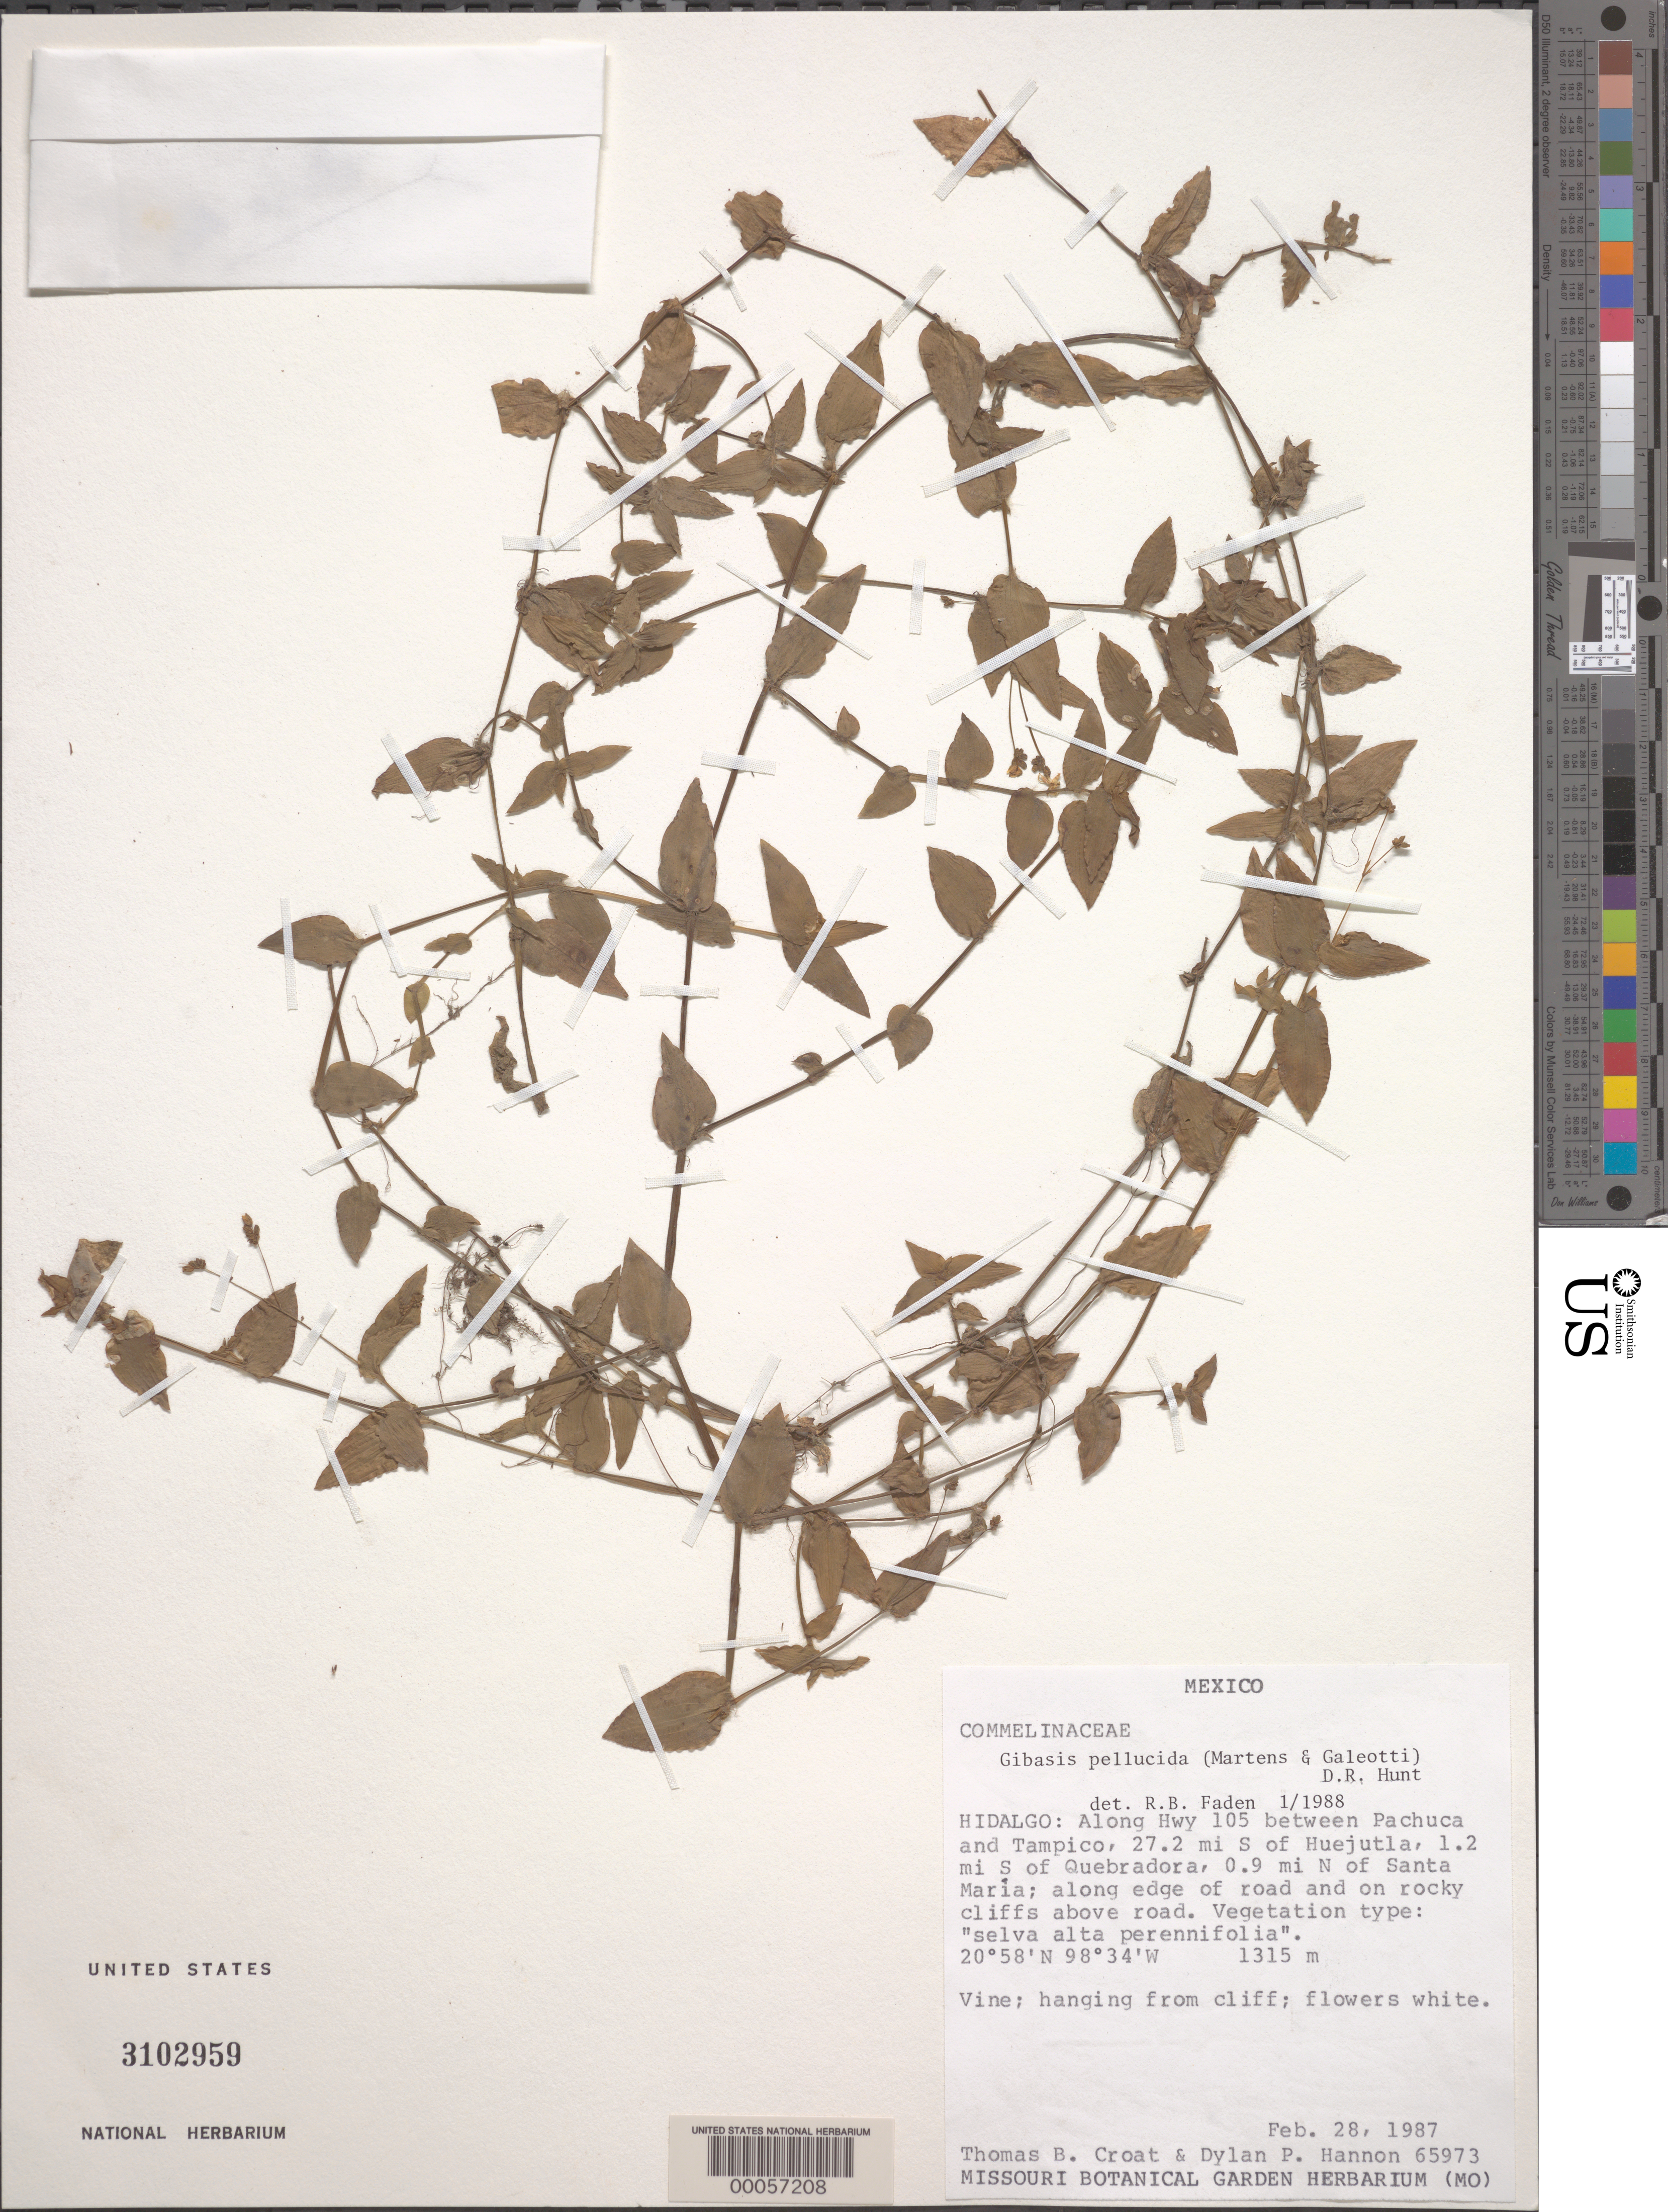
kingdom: Plantae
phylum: Tracheophyta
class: Liliopsida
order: Commelinales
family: Commelinaceae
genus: Gibasis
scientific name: Gibasis pellucida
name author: (M. Martens & Galeotti) D.R. Hunt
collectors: T. B. Croat & D. Hannon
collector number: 65973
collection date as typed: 28 Feb 1987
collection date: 1987-02-28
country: Mexico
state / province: Hidalgo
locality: Between Pachuca and Tampico, 27.2 mi S of Huejutla, 1.2 mi S of Quebradora, 0.9 mi. N of Santa Maria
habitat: On rocky cliffs above road, hanging from cliff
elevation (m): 1315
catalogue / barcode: US 3102959